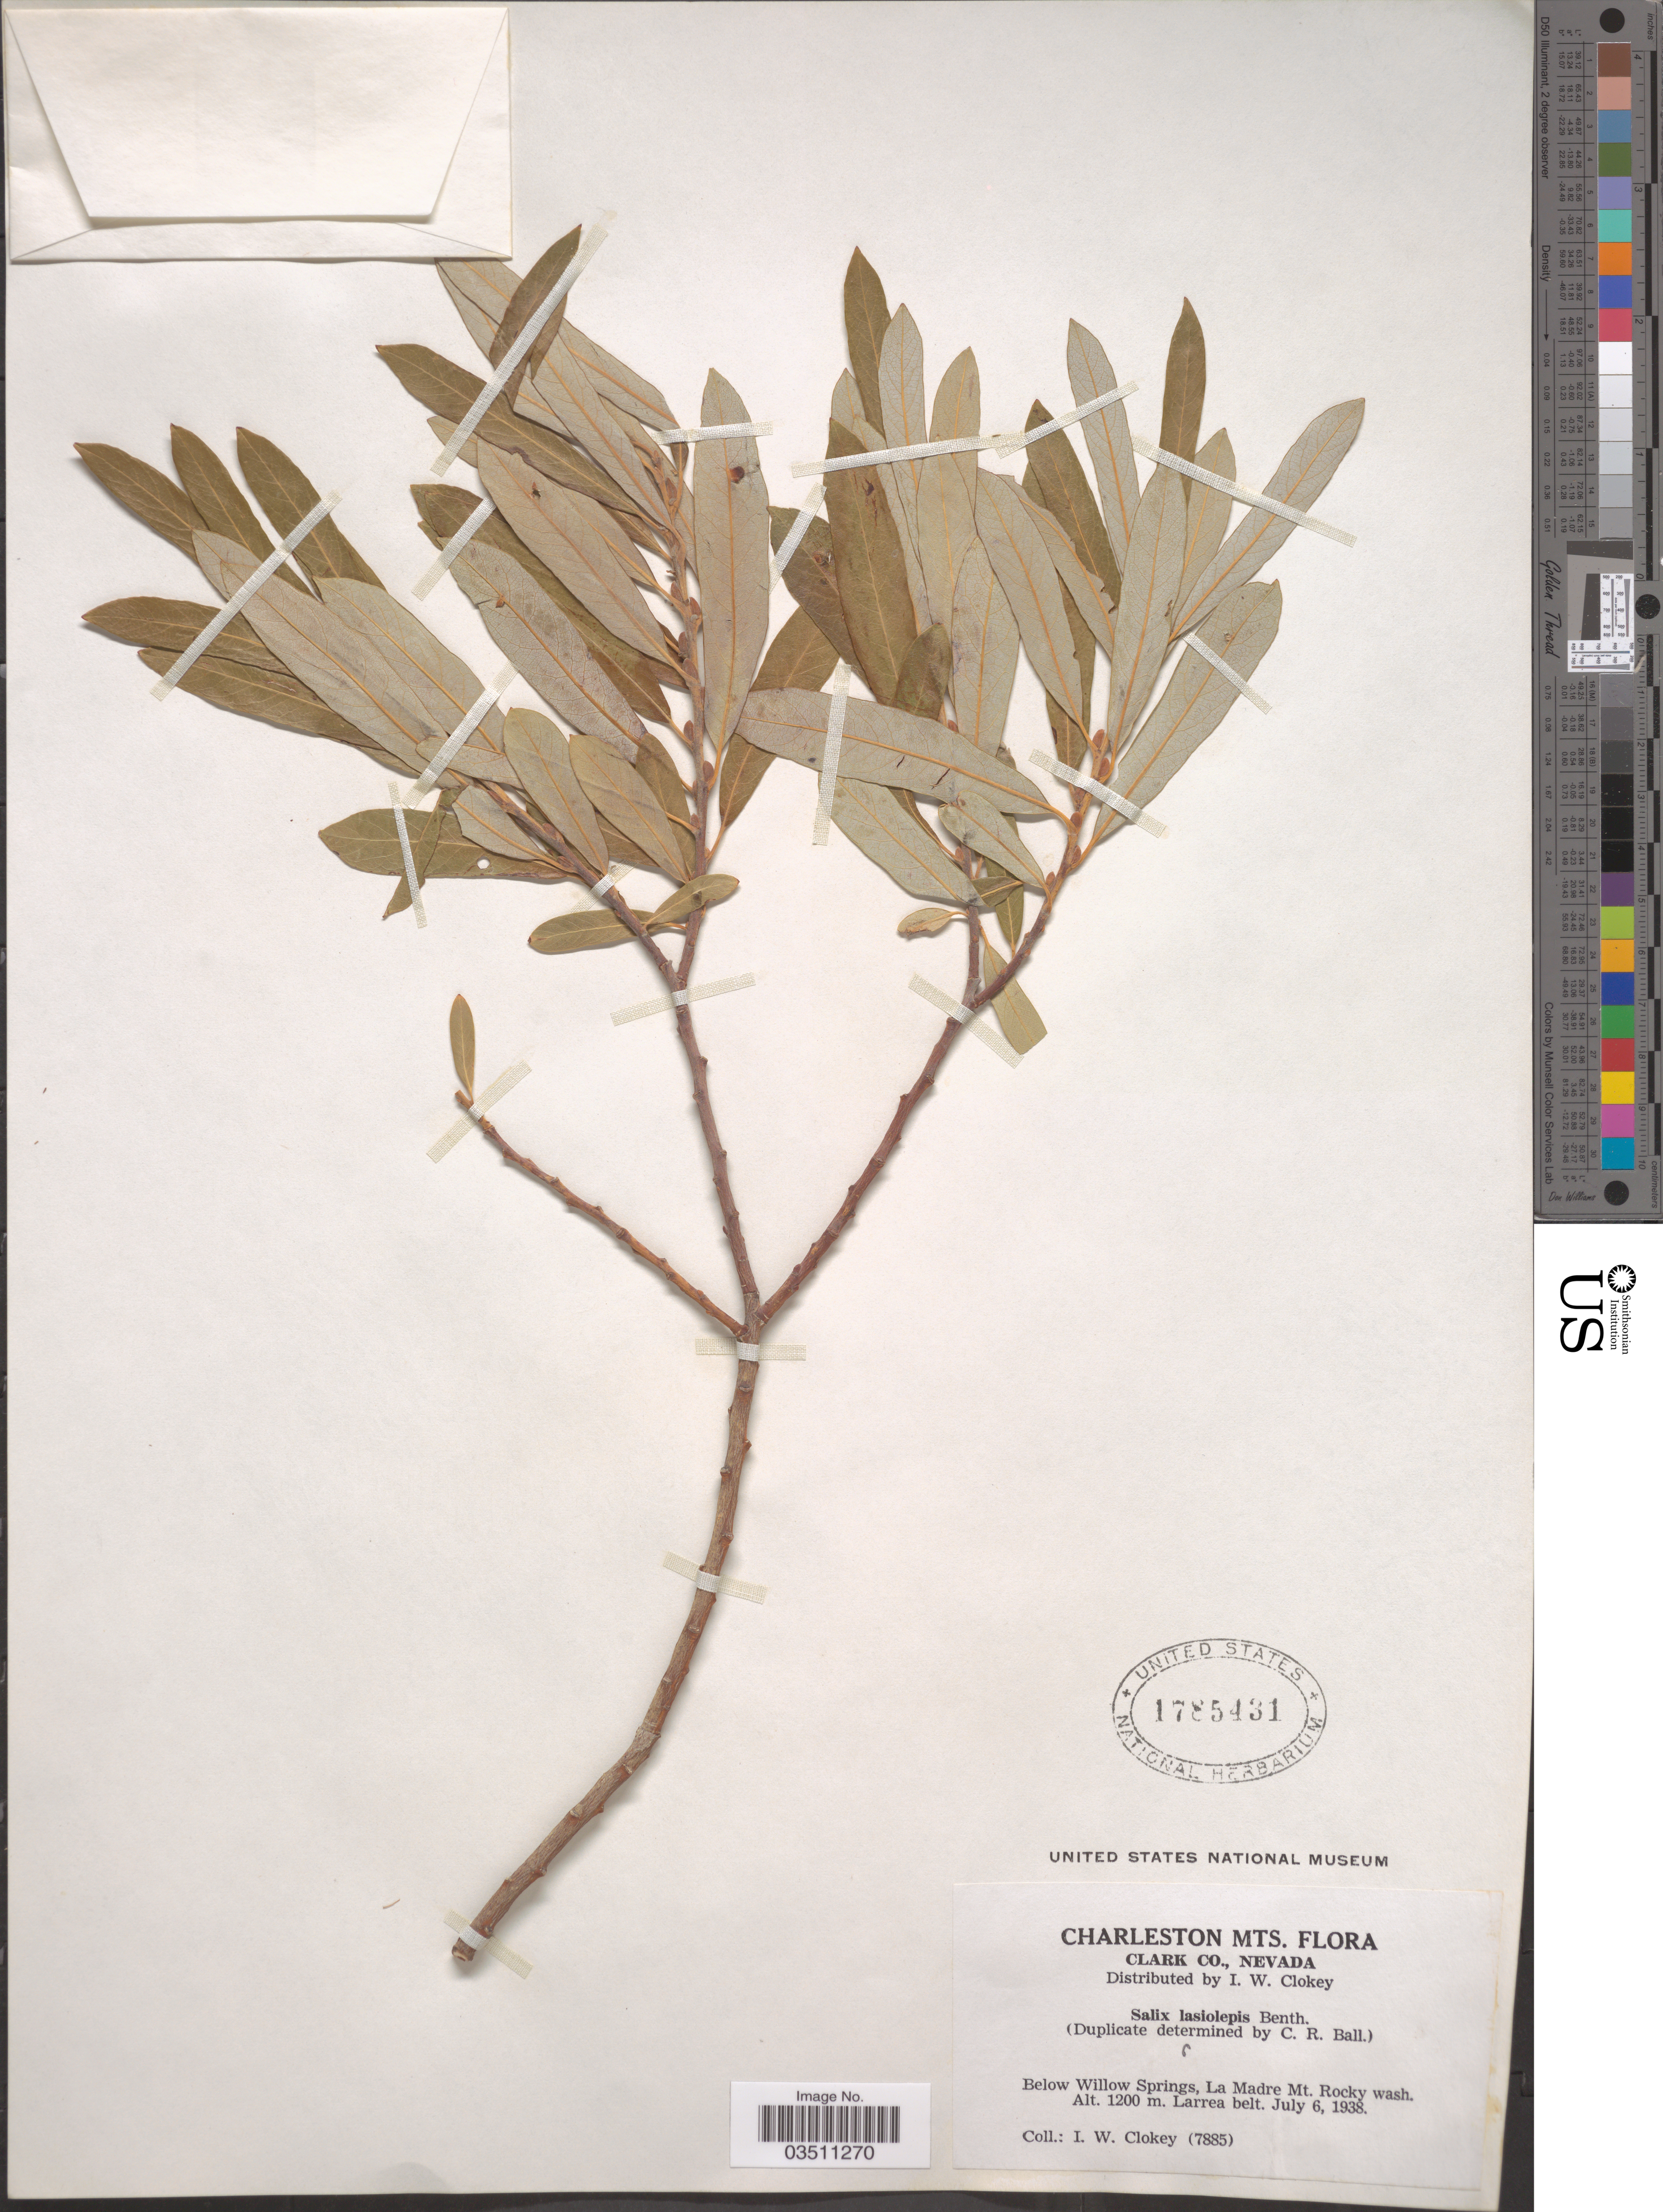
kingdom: Plantae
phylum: Tracheophyta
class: Magnoliopsida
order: Malpighiales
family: Salicaceae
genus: Salix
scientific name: Salix lasiolepis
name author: Benth.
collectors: I. W. Clokey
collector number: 7885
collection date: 1938-07-06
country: United States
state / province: Nevada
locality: Charleston Mts. Clark Co. Below Willow Springs, La Madre Mt. Rocky wash. Larrea belt.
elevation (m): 1200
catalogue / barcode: US 1785431